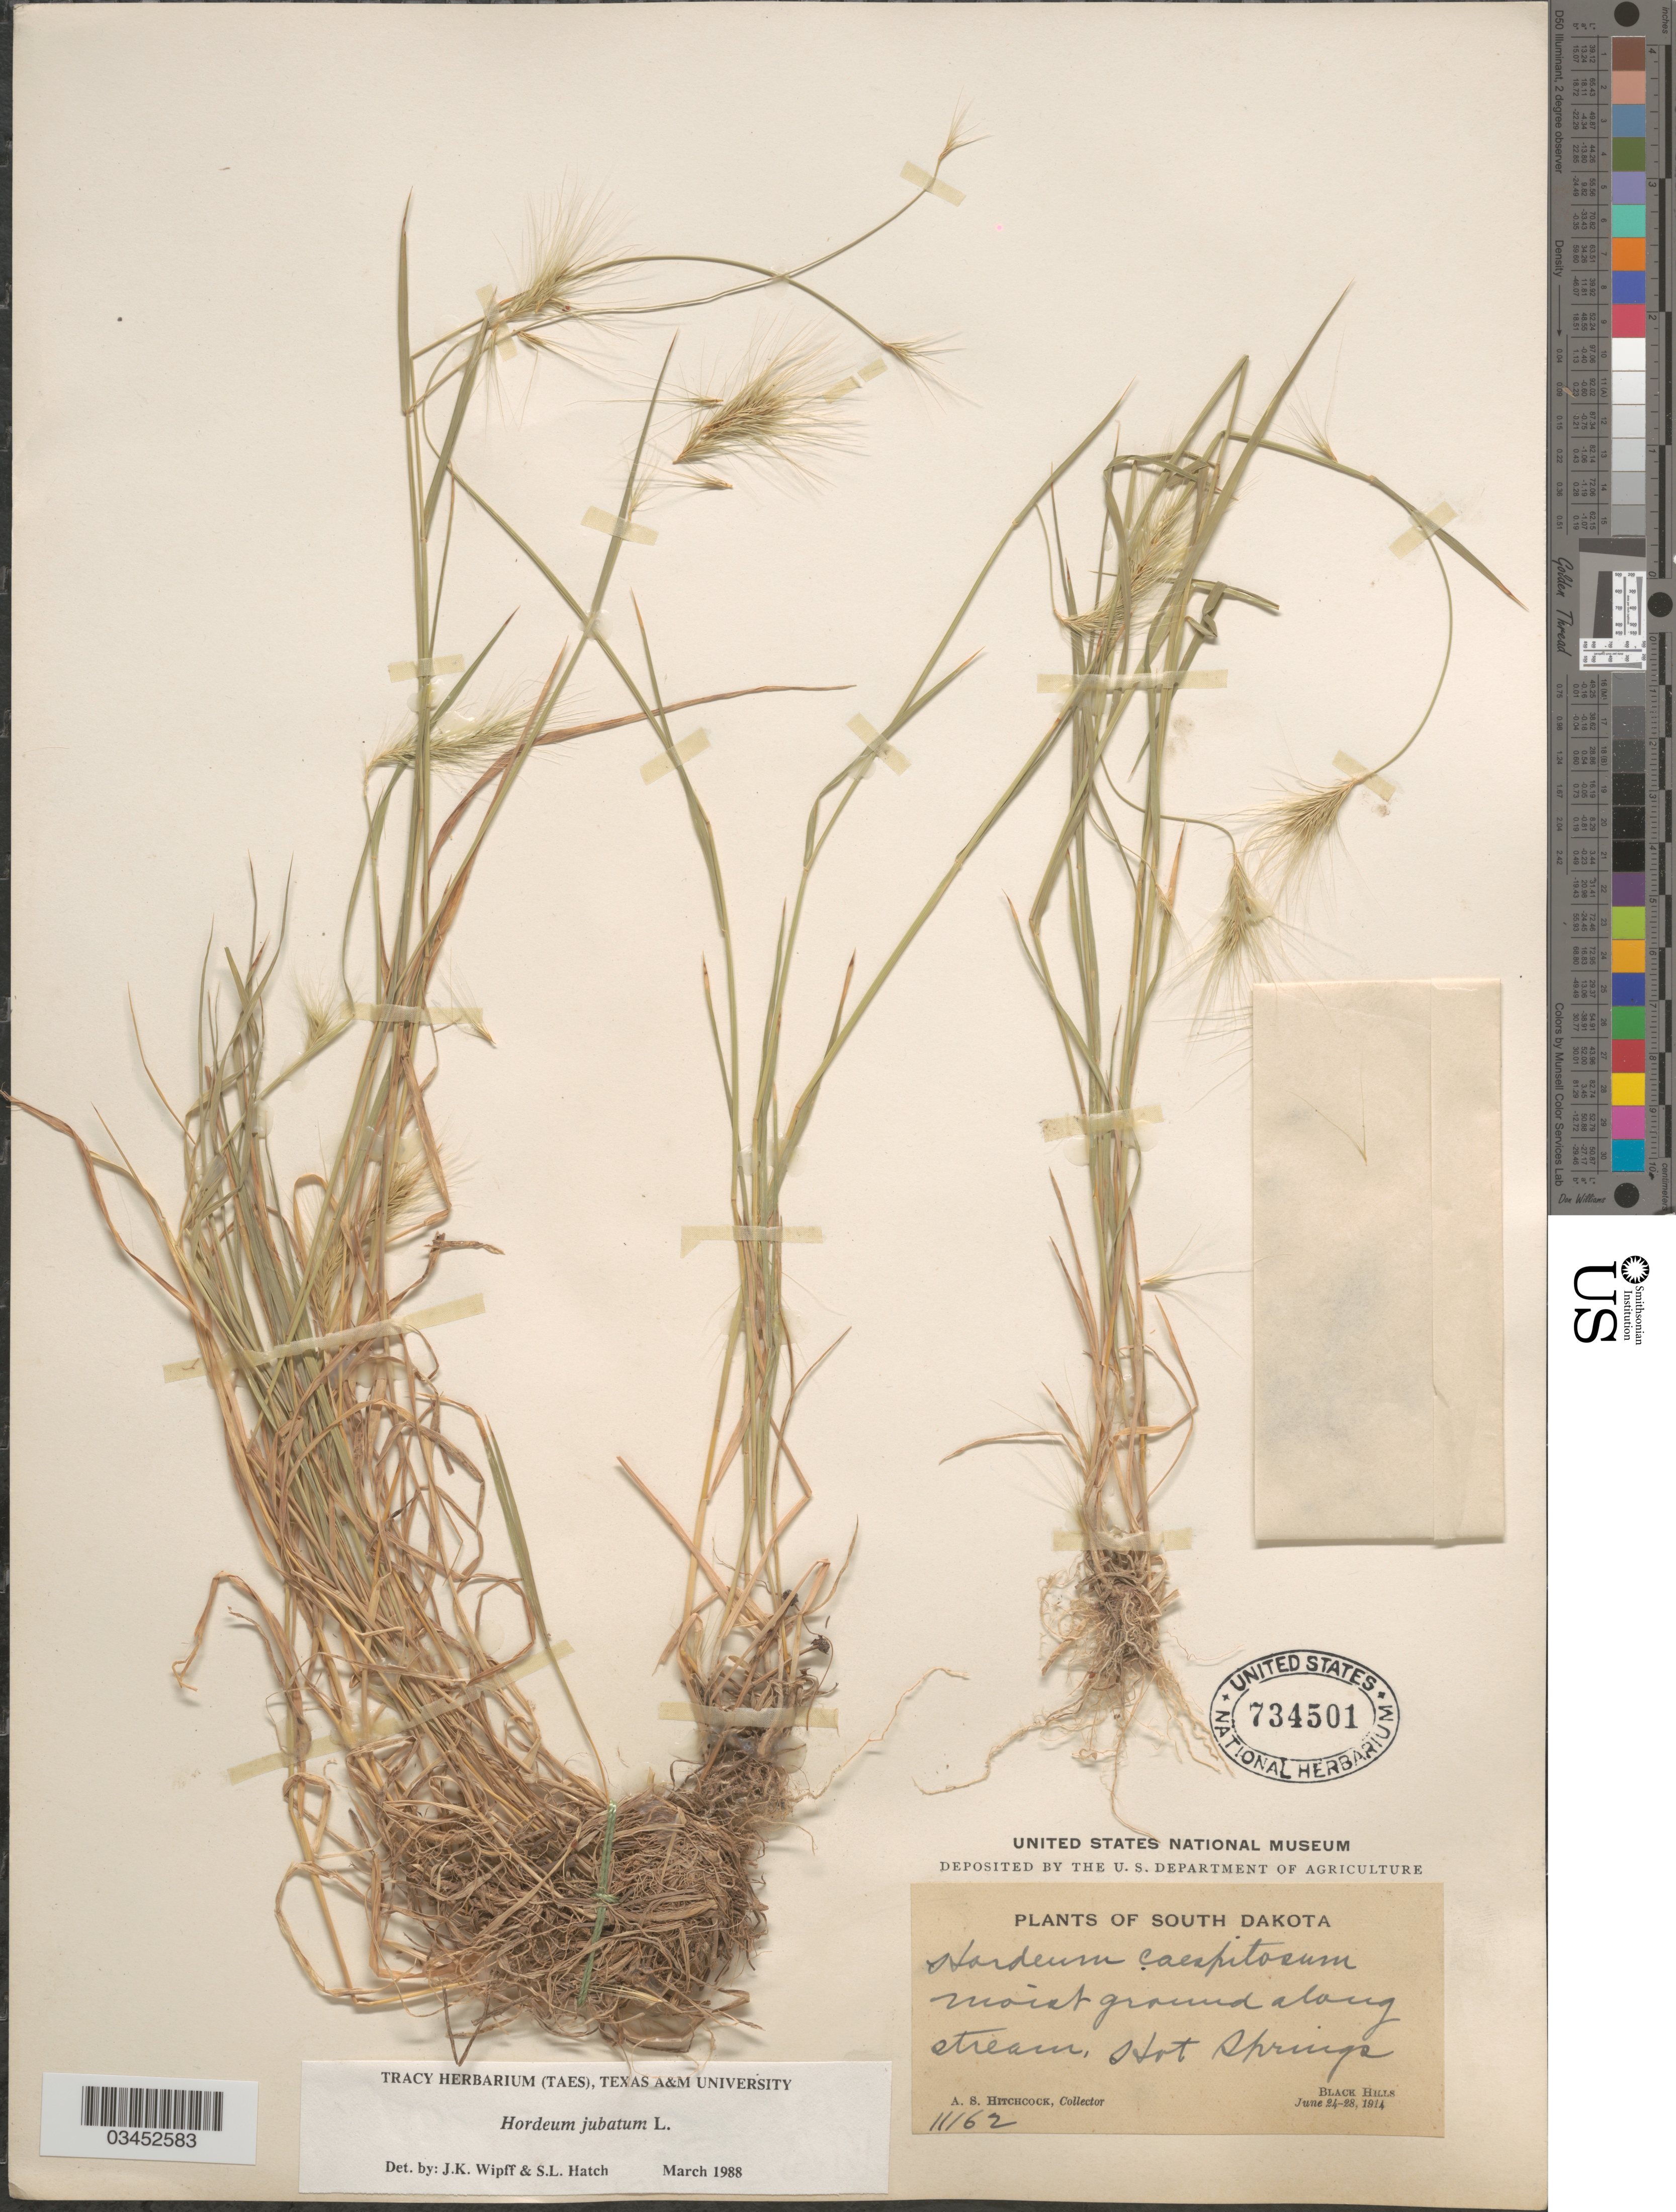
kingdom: Plantae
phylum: Tracheophyta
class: Liliopsida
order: Poales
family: Poaceae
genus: Hordeum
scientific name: Hordeum jubatum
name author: L.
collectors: A. S. Hitchcock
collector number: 11162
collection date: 1914-06-24/1914-06-28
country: United States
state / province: South Dakota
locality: Moist ground along stream, Hot Springs. Black Hills.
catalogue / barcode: US 734501